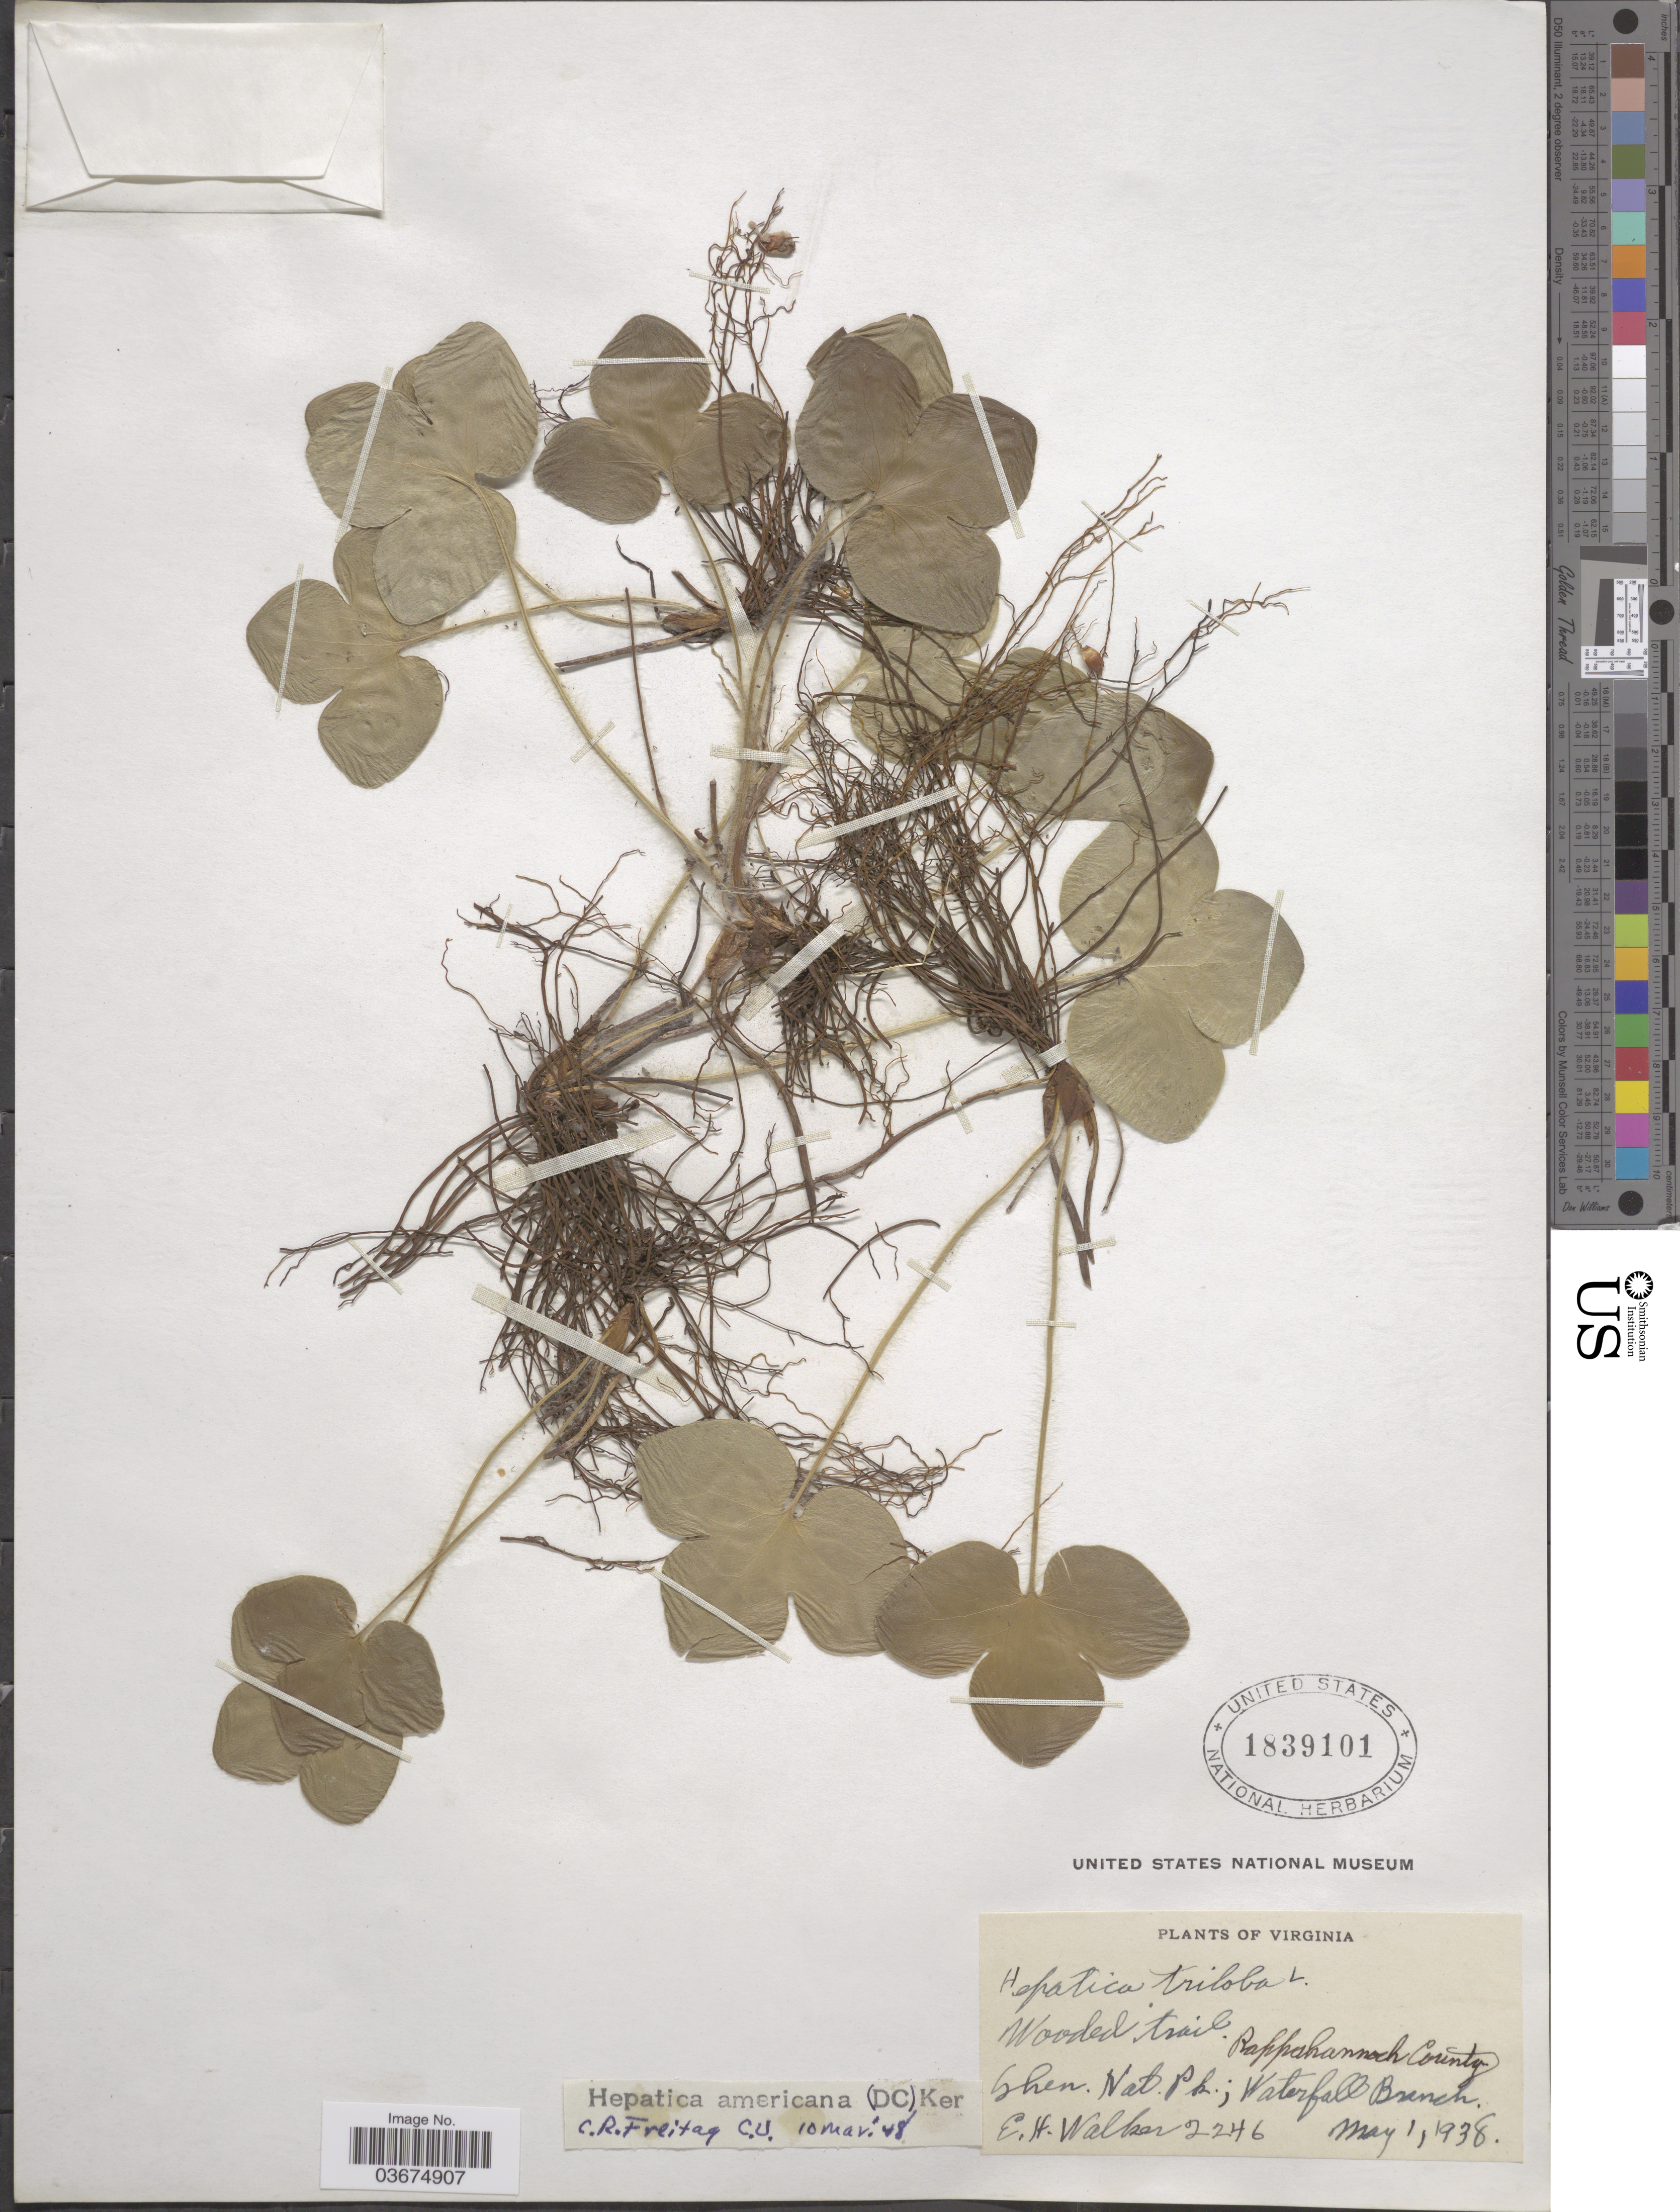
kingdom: Plantae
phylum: Tracheophyta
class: Magnoliopsida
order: Ranunculales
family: Ranunculaceae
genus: Hepatica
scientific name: Hepatica americana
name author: (DC.) Ker Gawl.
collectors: E. H. Walker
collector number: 2246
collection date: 1938-05-01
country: United States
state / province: Virginia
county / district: Rappahannock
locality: Shen. Nat. Pk.; Waterfall Branch.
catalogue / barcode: US 1839101